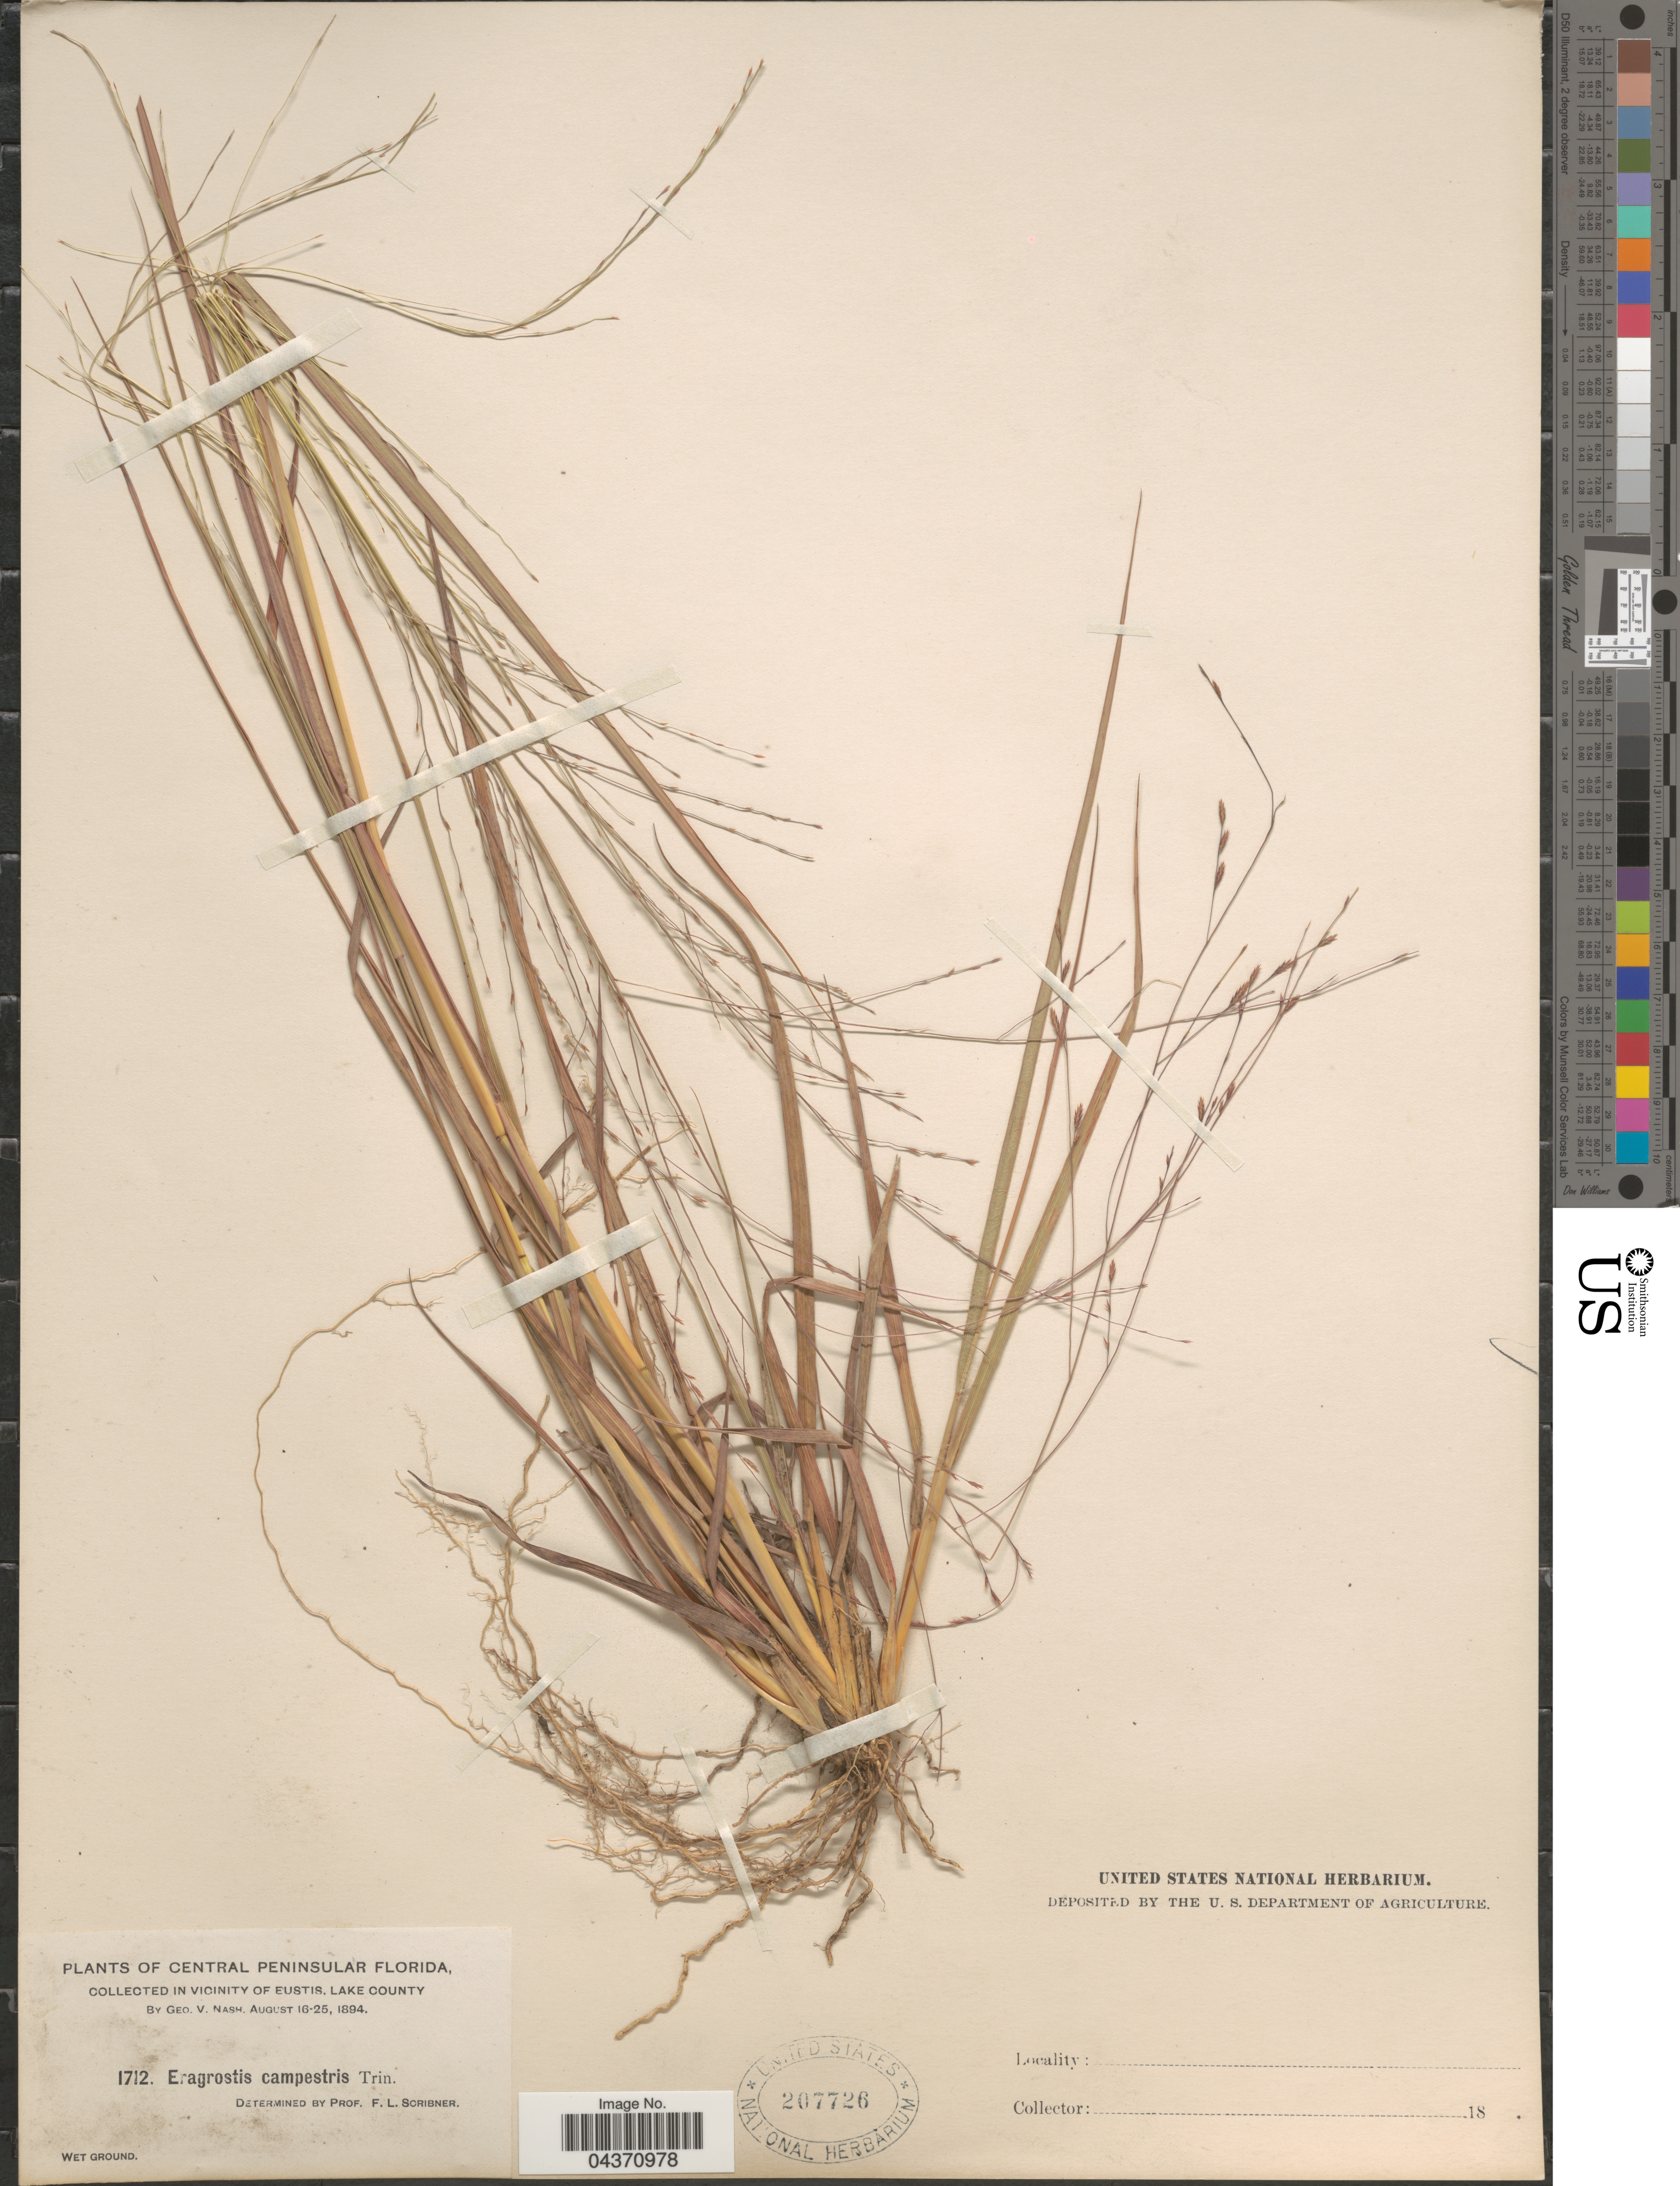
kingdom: Plantae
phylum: Tracheophyta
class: Liliopsida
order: Poales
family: Poaceae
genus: Eragrostis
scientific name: Eragrostis refracta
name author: (Muhl.) Scribn.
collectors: G. V. Nash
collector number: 1712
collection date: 1894-08-16/1894-08-25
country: United States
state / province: Florida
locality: Central Peninsular Florida, in vicinity of Eustis, Lake County.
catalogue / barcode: US 207726